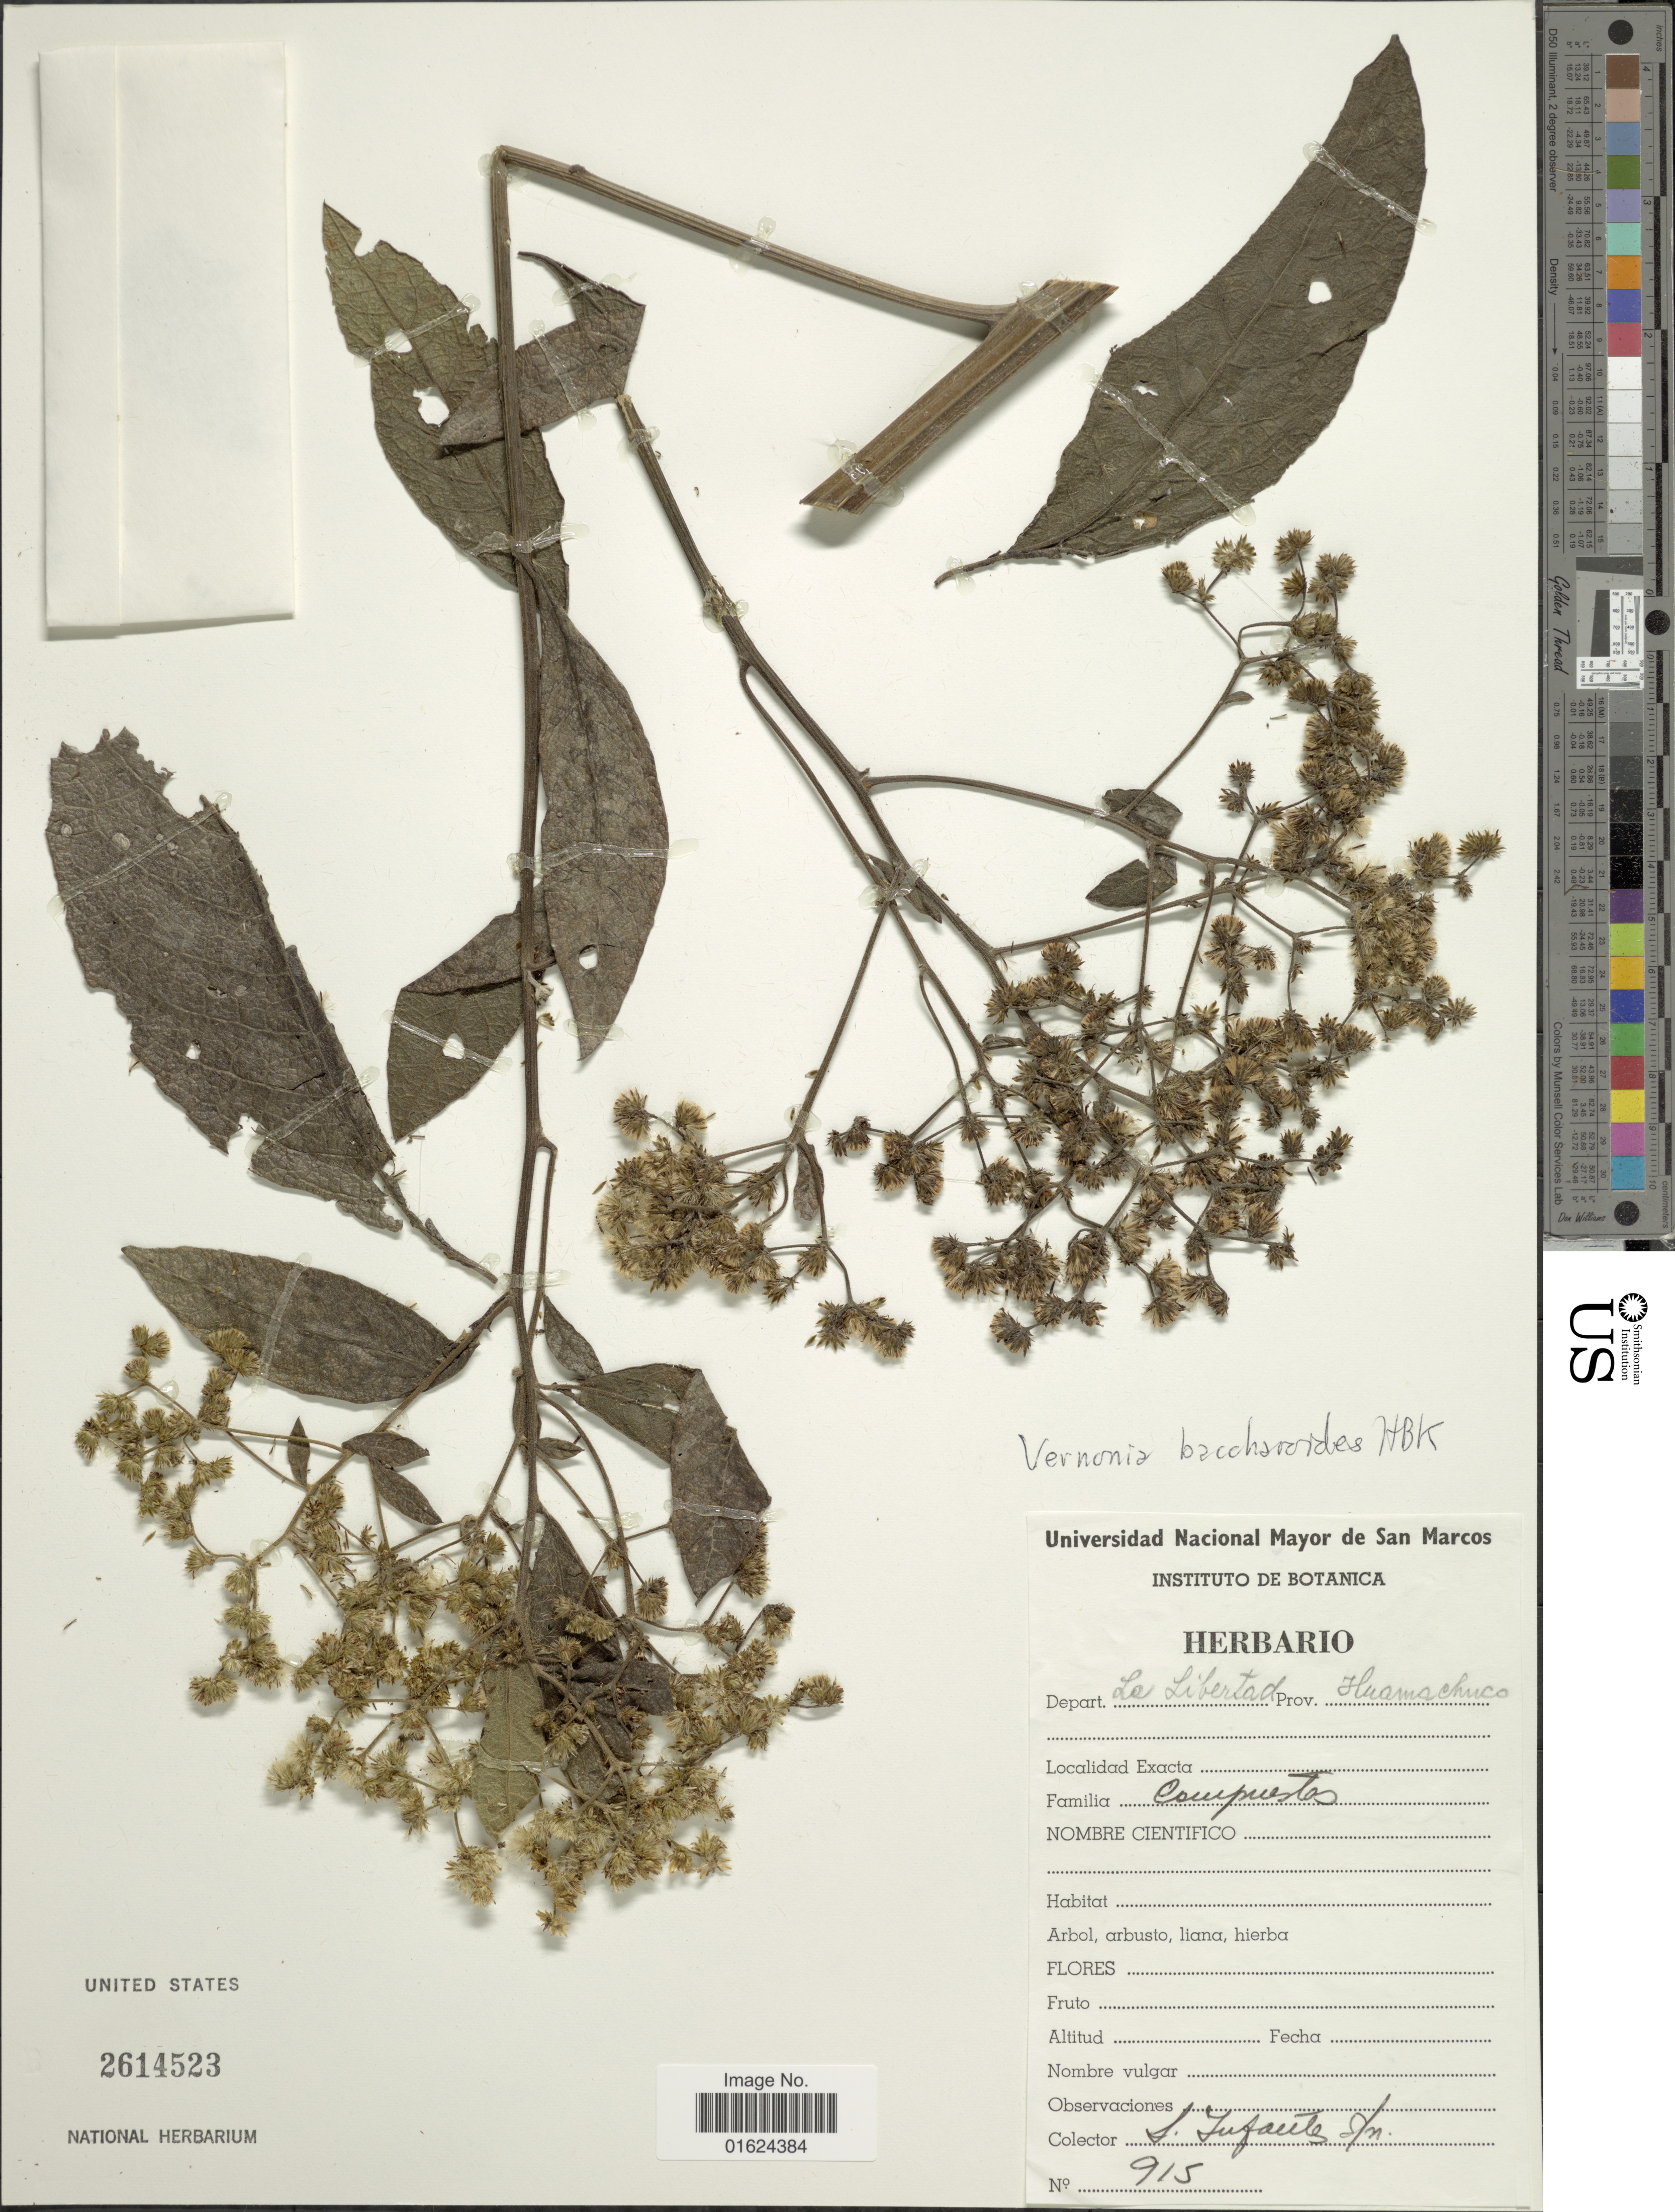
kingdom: Plantae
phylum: Tracheophyta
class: Magnoliopsida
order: Asterales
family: Asteraceae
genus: Vernonanthura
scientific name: Vernonanthura patens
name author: (Kunth) H. Rob.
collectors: J. Infantes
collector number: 915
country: Peru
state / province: La Libertad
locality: Dept. La Libertad, Prov. Huamachuco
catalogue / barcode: US 2614523